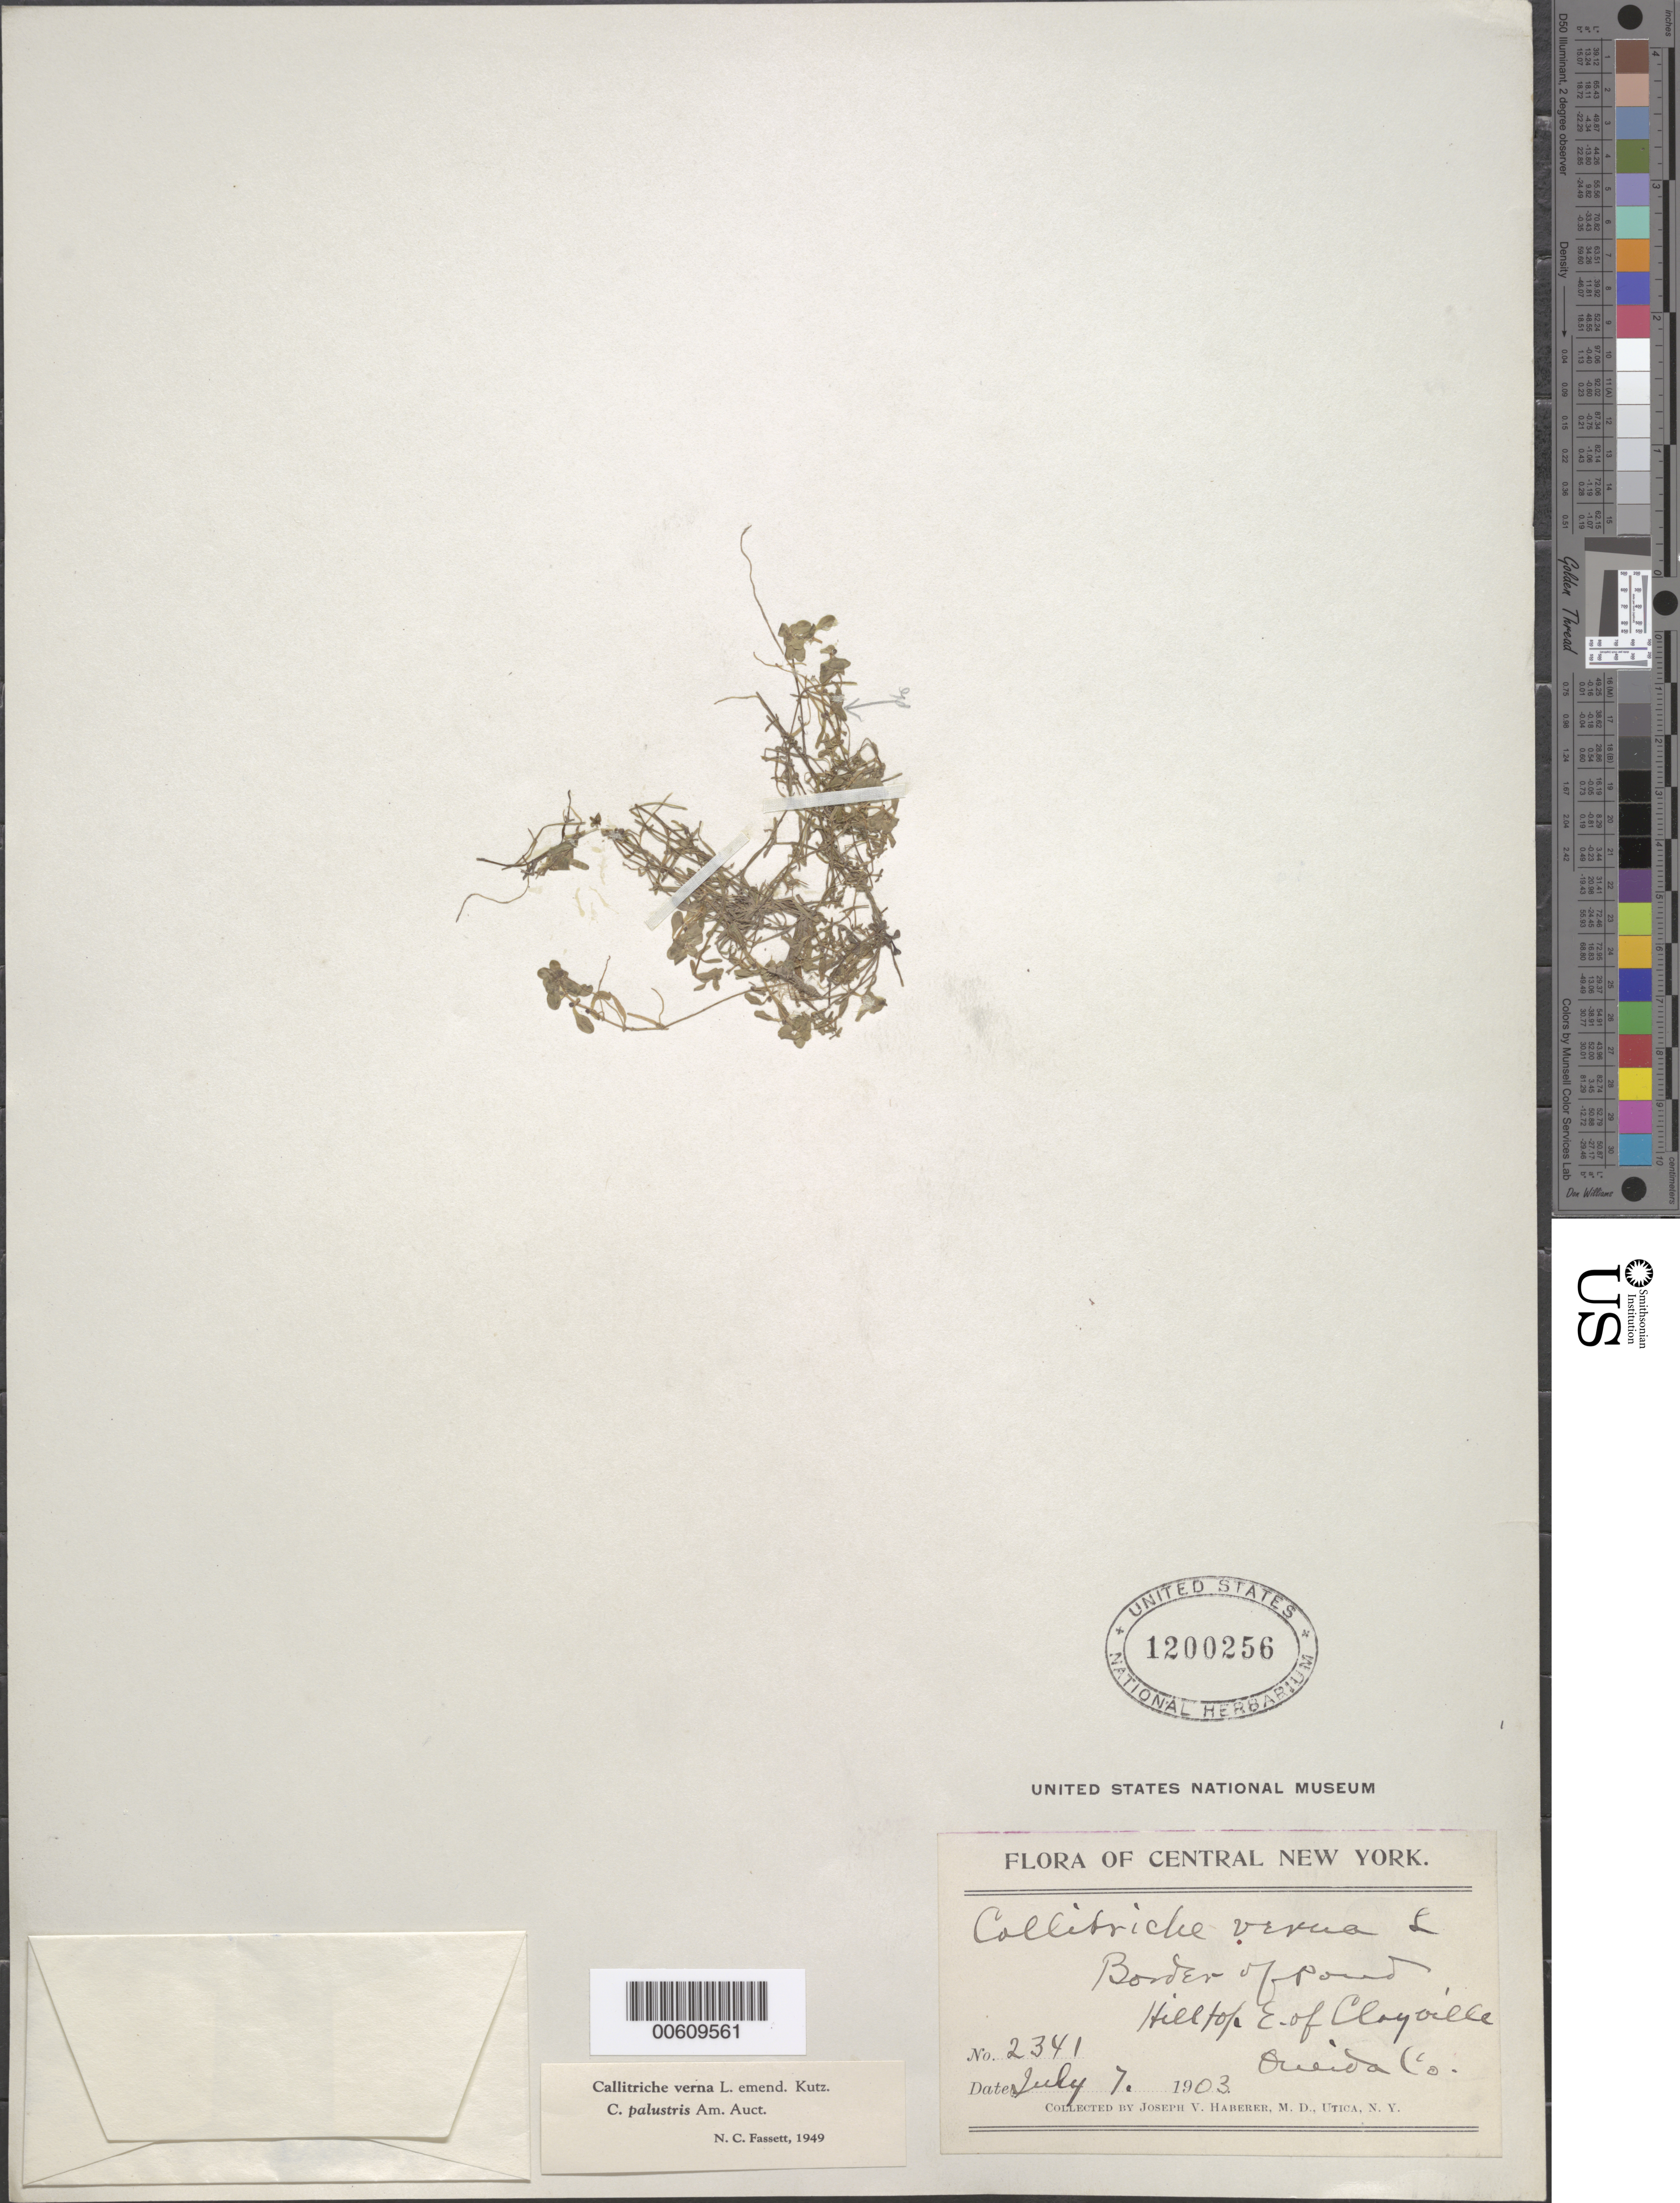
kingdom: Plantae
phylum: Tracheophyta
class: Magnoliopsida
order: Lamiales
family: Plantaginaceae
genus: Callitriche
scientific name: Callitriche verna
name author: L.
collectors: J. V. Haberer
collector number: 2341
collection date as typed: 07 Jul 1903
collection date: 1903-07-07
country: United States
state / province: New York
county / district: Oneida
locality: E of Clayville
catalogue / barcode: US 1200256